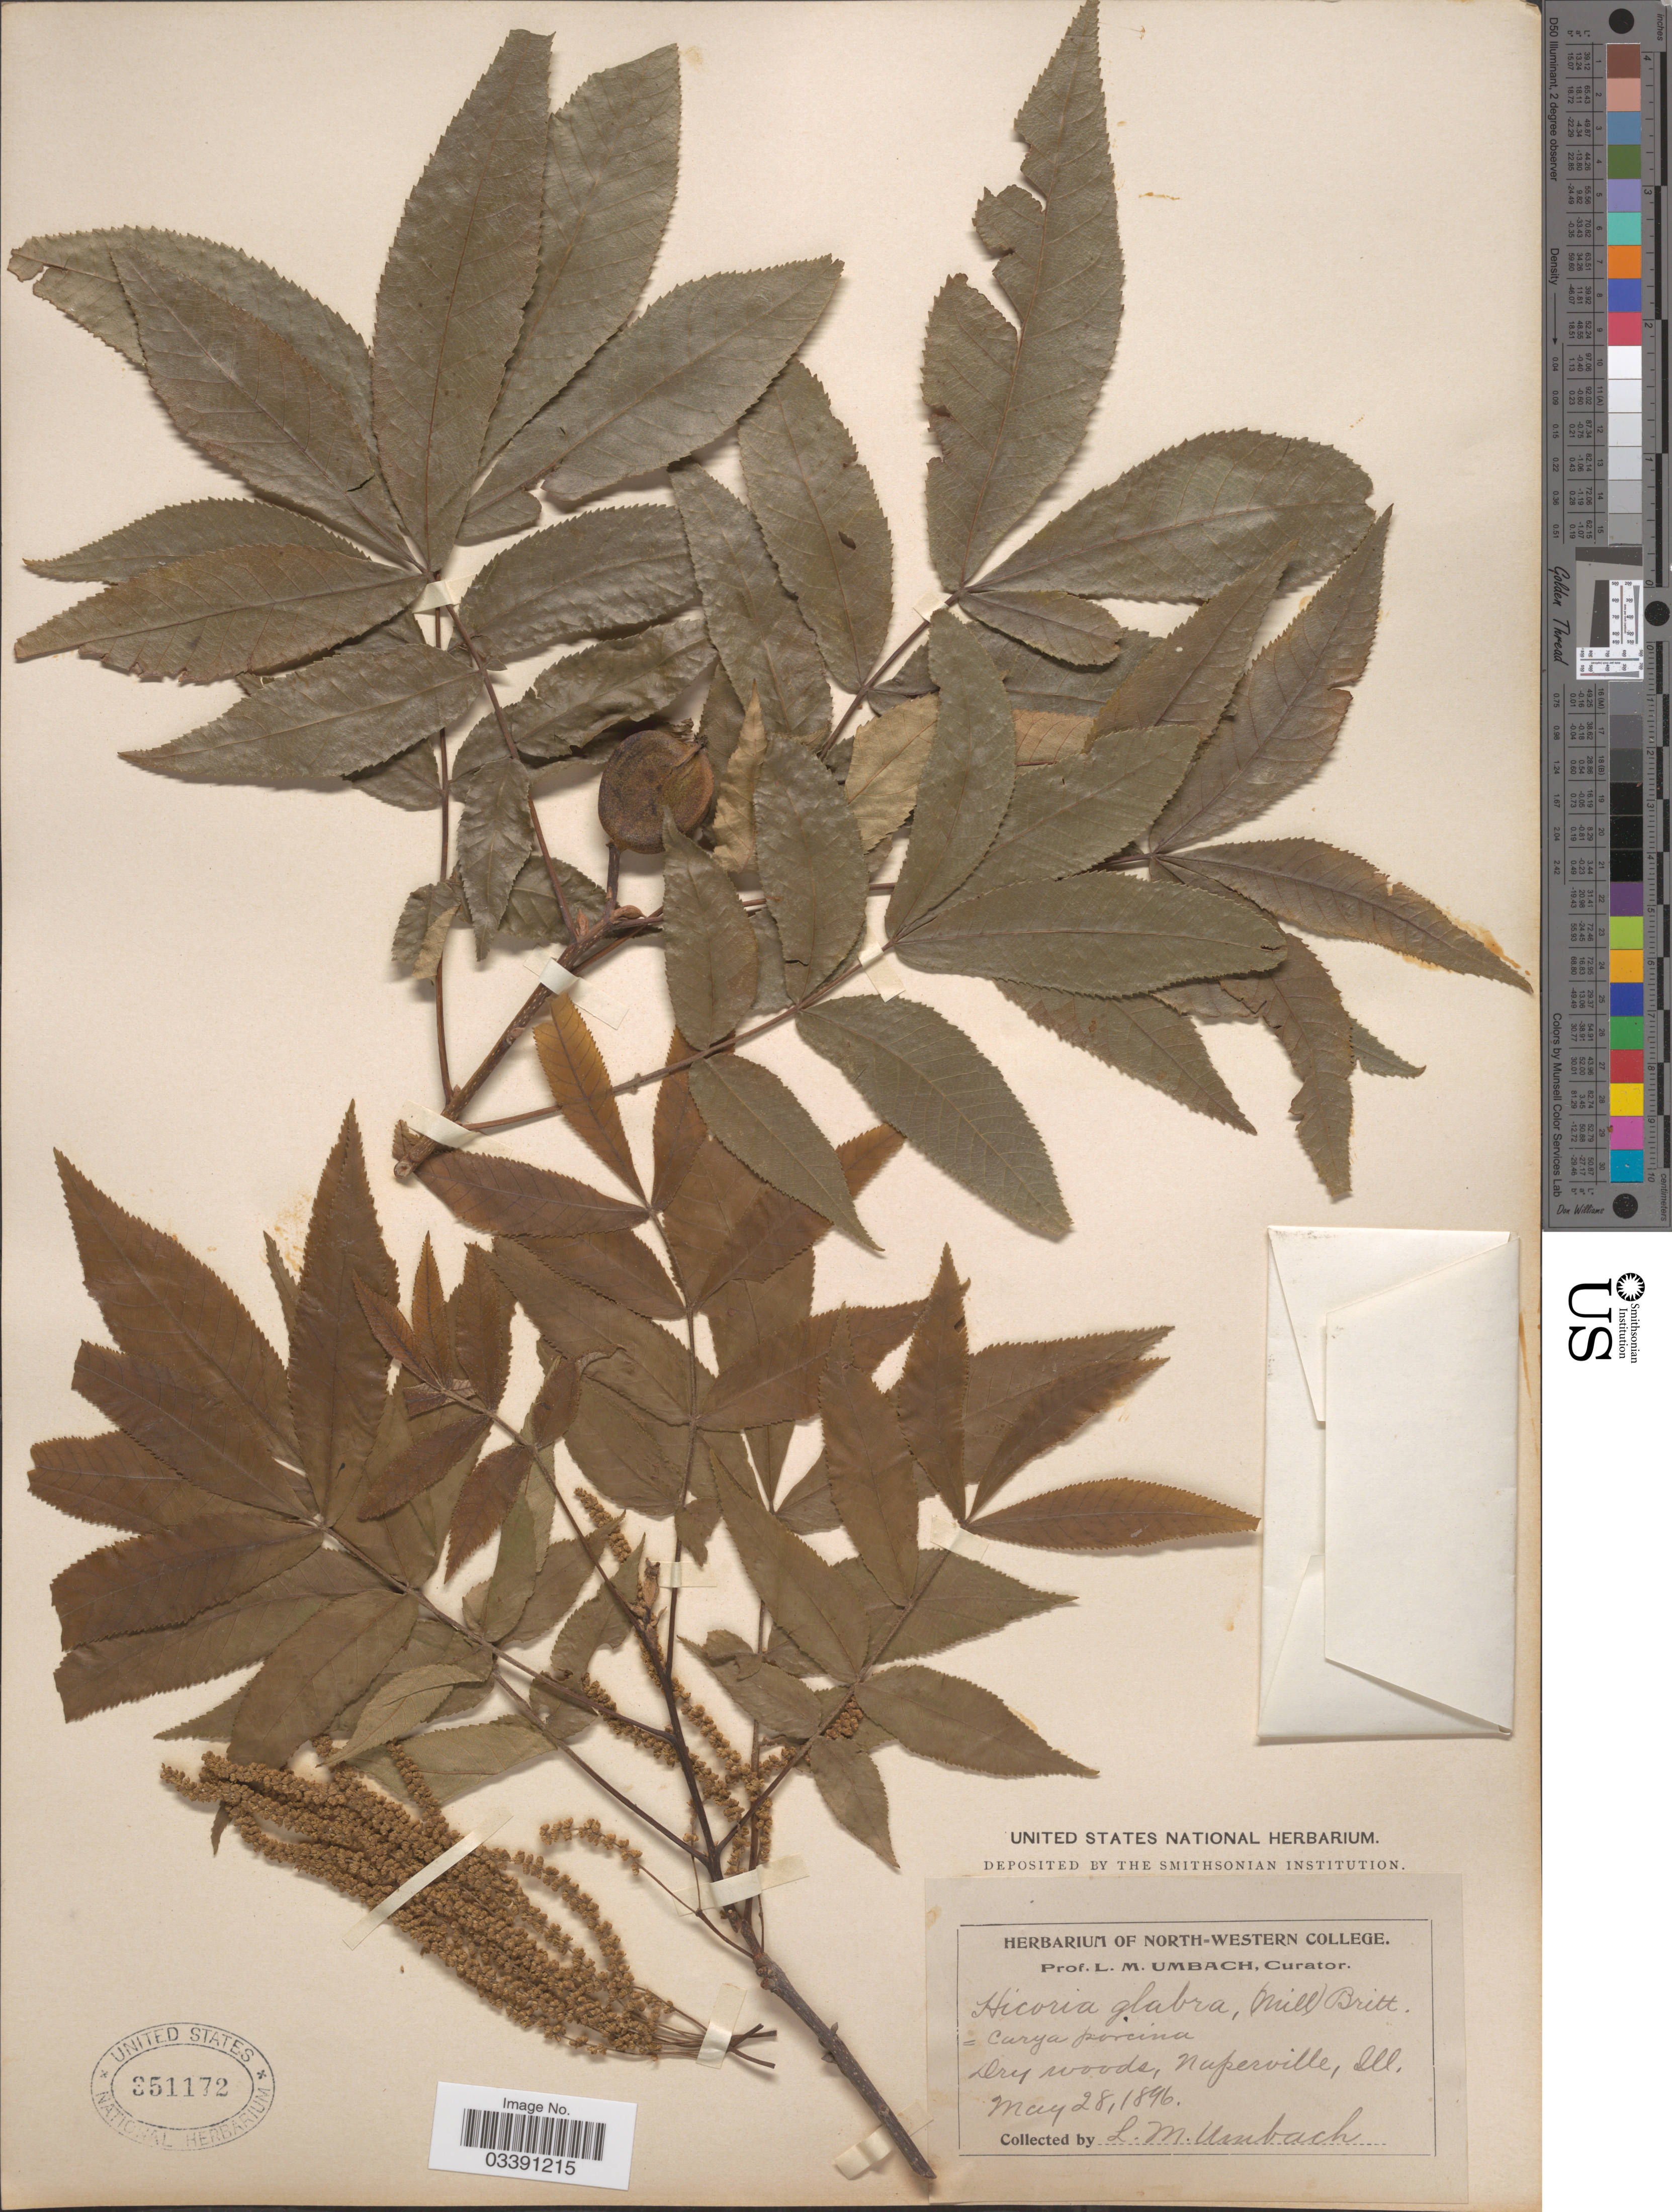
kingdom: Plantae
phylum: Tracheophyta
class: Magnoliopsida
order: Fagales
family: Juglandaceae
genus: Carya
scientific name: Carya cordiformis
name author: (Wangenh.) K. Koch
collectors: L. M. Umbach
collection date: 1896-05-28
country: United States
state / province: Illinois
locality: Naperville.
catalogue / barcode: US 351172